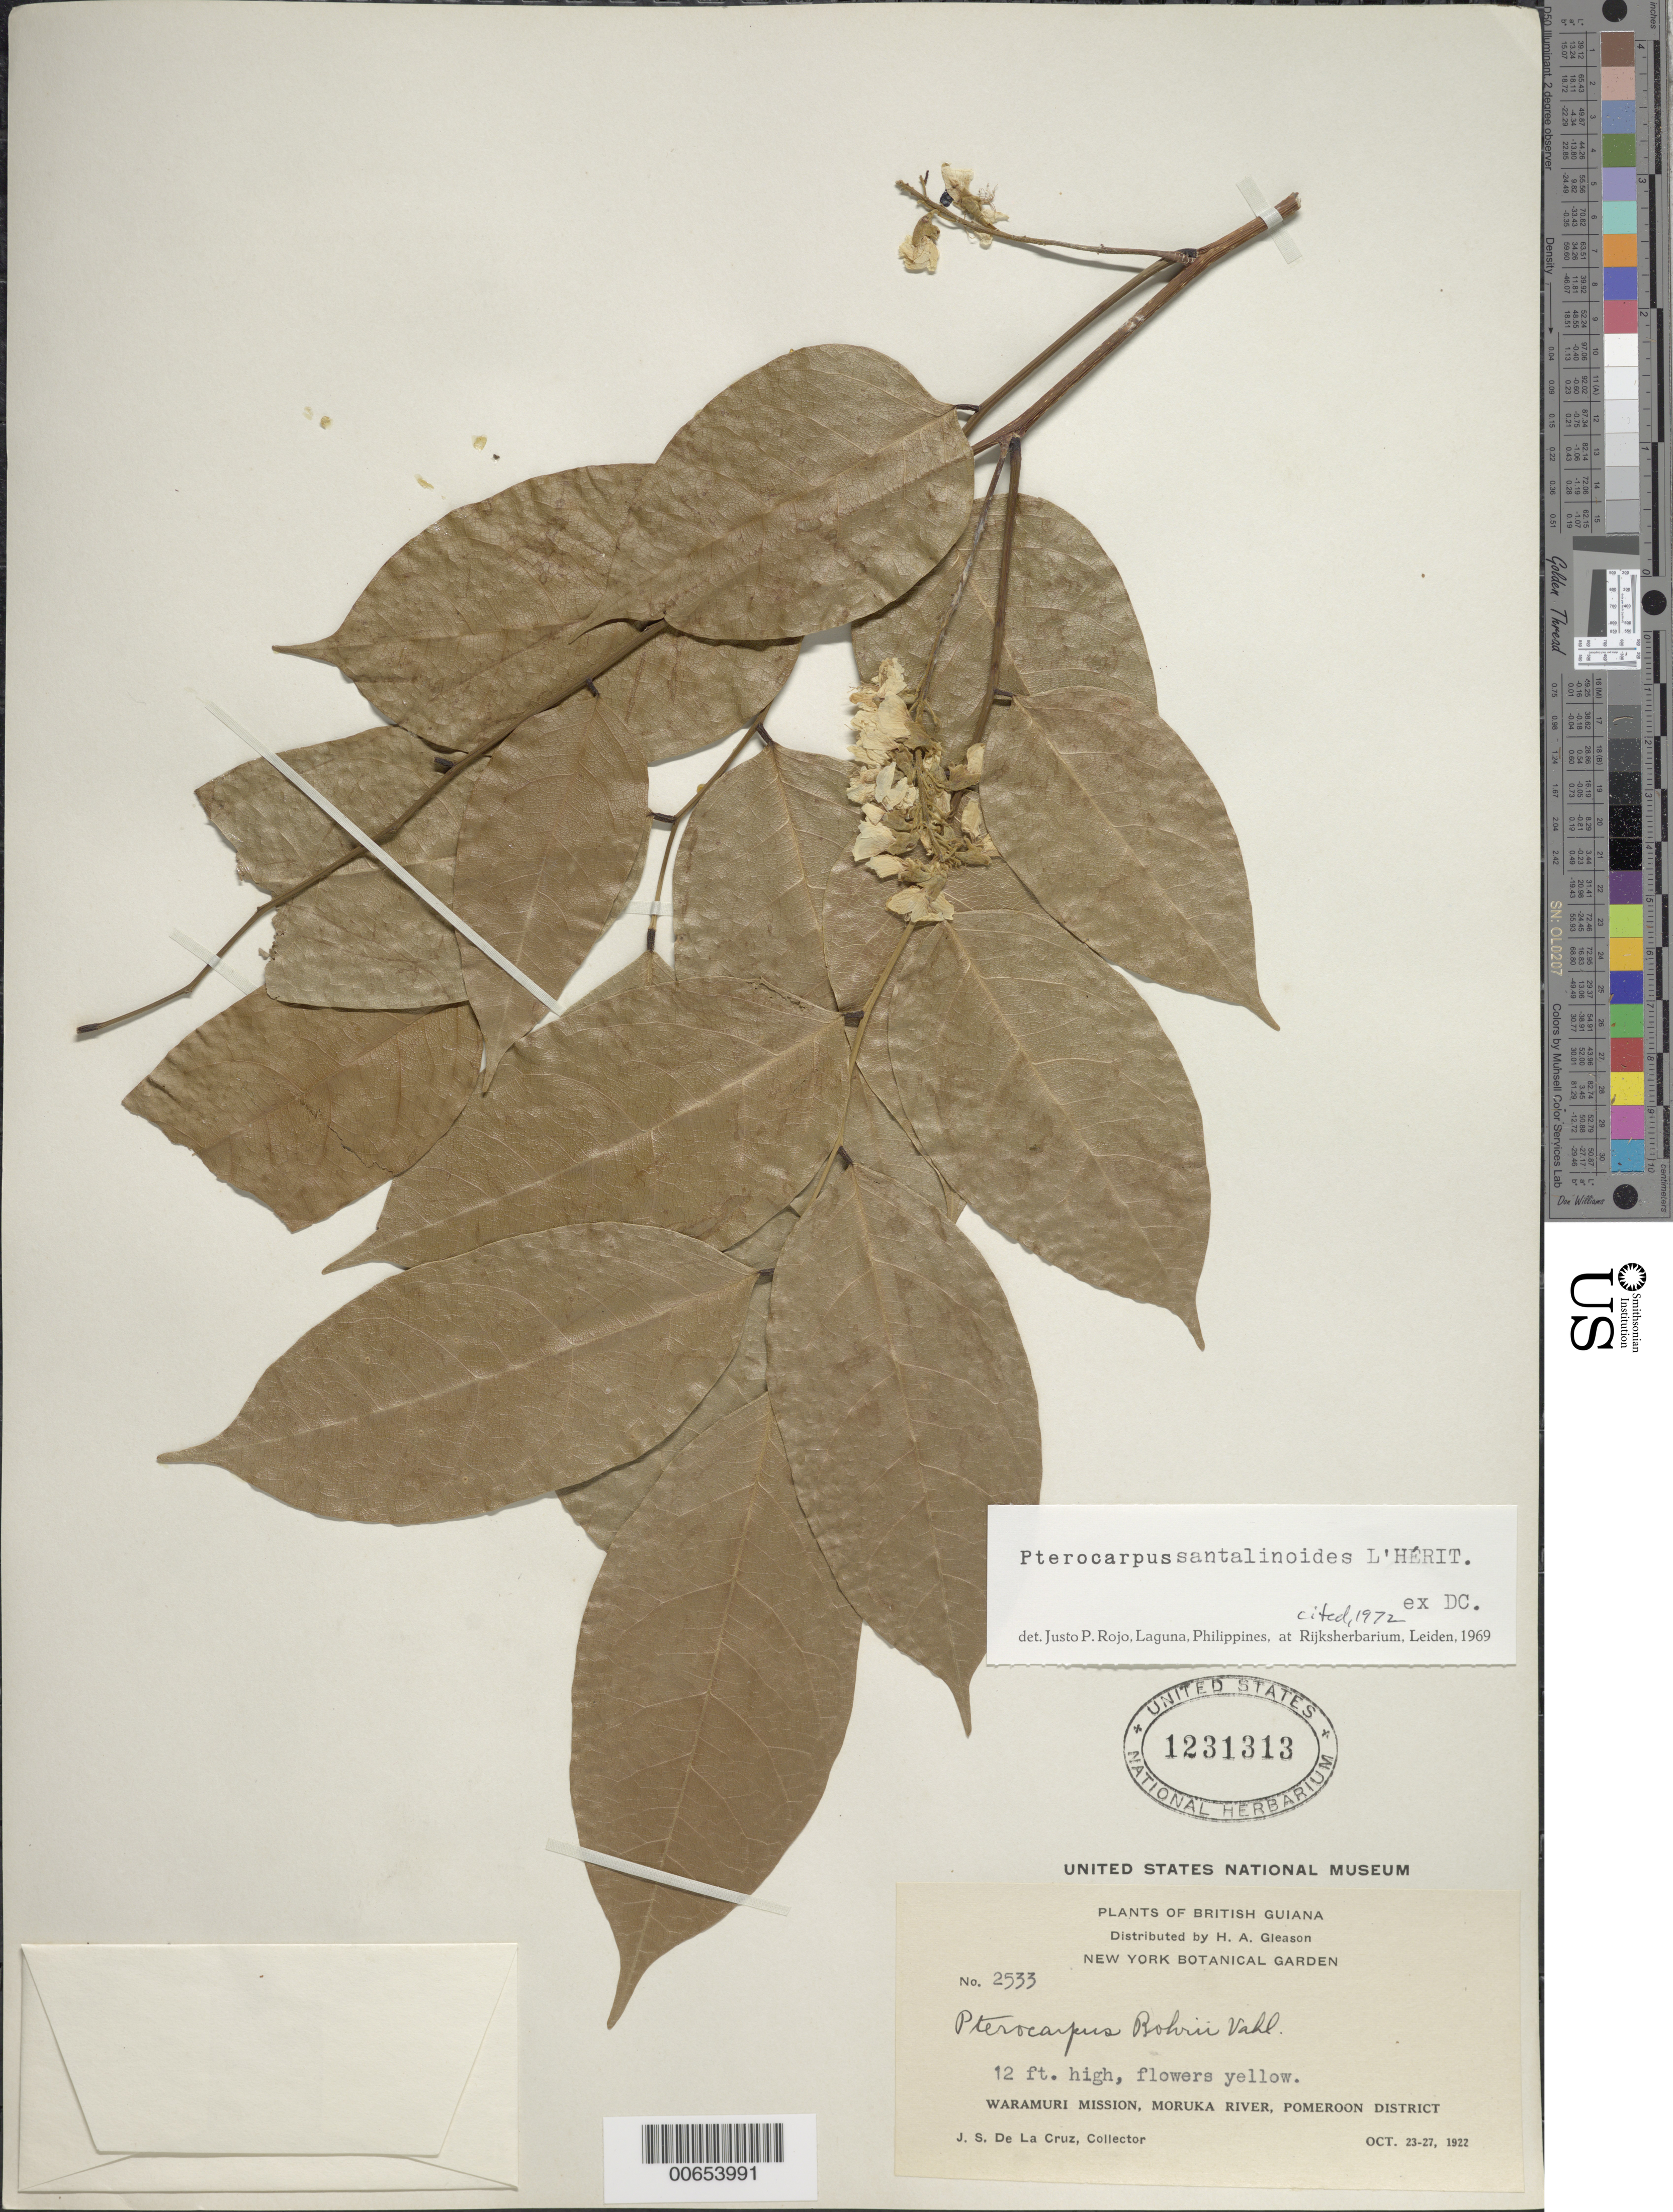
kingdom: Plantae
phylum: Tracheophyta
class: Magnoliopsida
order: Fabales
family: Fabaceae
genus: Pterocarpus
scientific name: Pterocarpus santalinoides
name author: L'Hér. ex DC.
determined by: Rojo, Justo P., (L), Nationaal Herbarium Nederland, Leiden University branch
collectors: J. S. de la Cruz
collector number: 2533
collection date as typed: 23-Oct-22 to 27-Oct-22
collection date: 1922-10-23/1922-10-27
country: Guyana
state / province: Pomeroon-Supenaam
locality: Waramuri Mission, Moruka R., Pomeroon Dist.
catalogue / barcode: US 1231313